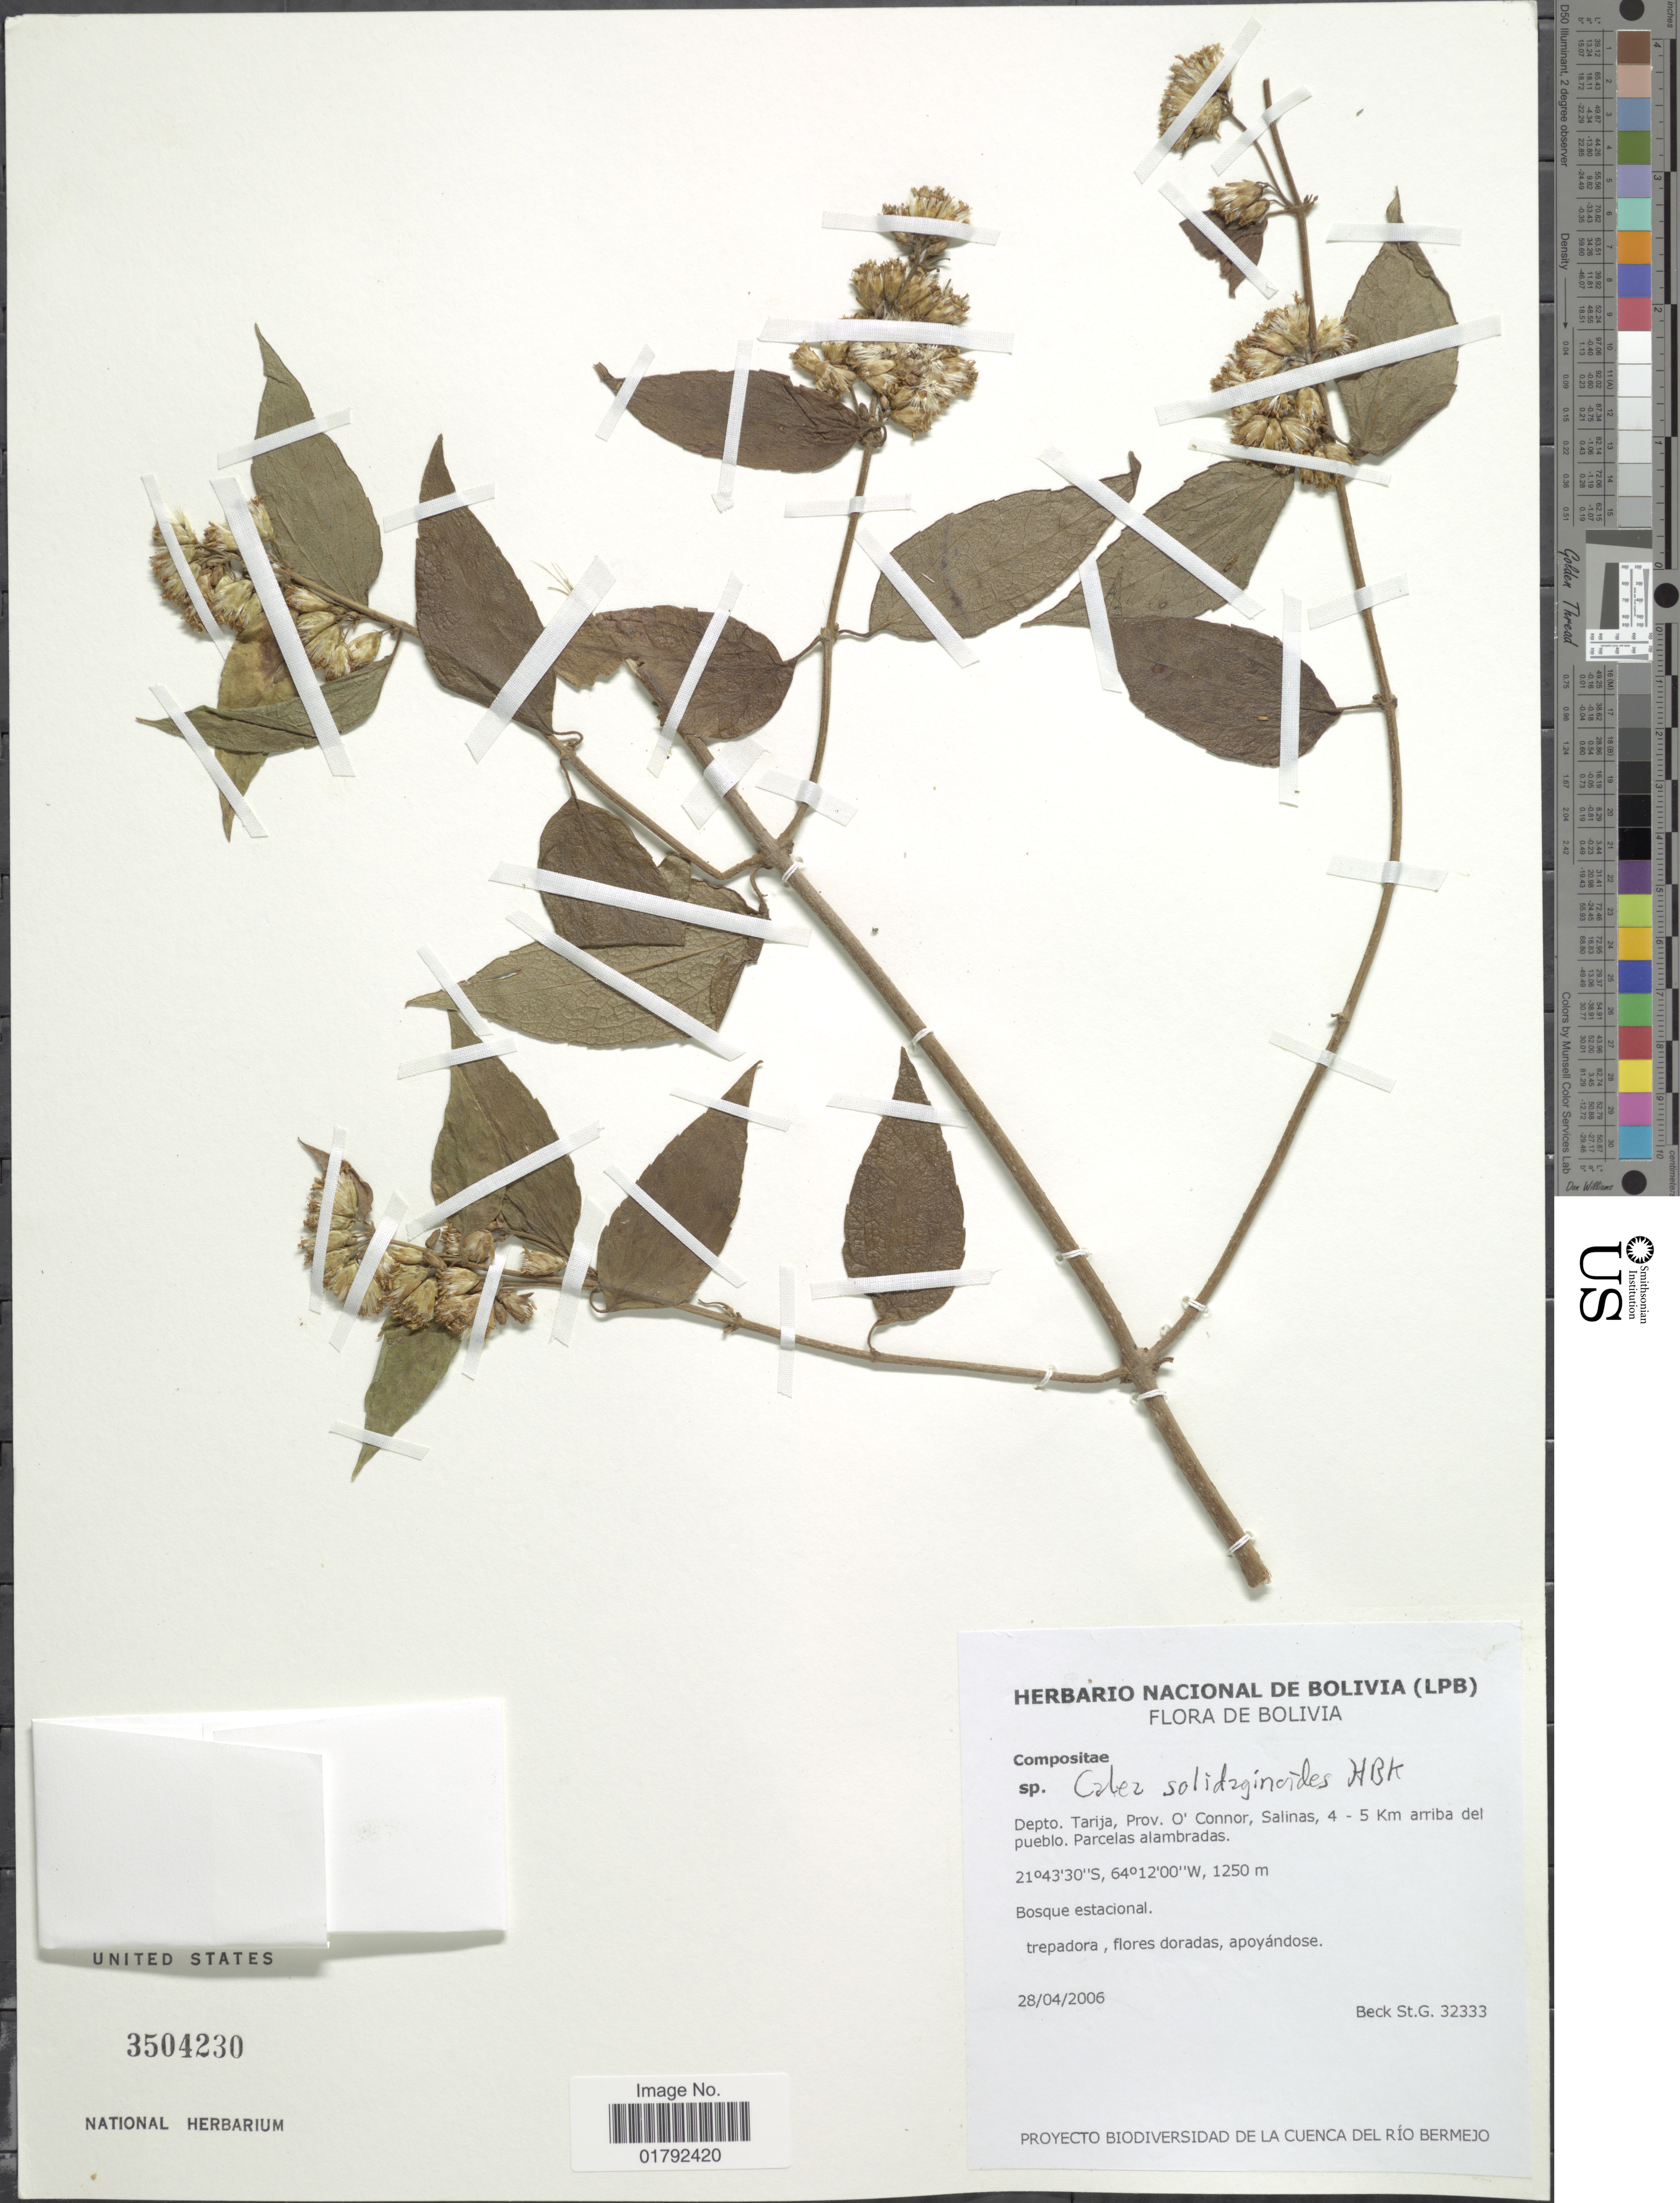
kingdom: Plantae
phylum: Tracheophyta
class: Magnoliopsida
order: Asterales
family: Asteraceae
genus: Calea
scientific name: Calea solidaginea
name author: Kunth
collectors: S. G. Beck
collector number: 32333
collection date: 2006-04-28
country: Bolivia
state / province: Tarija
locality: Prov. O'Connor, Salinas, 4-5 Km arriba del pueblo, parcelas alambradas.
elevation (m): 1250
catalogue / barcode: US 3504230